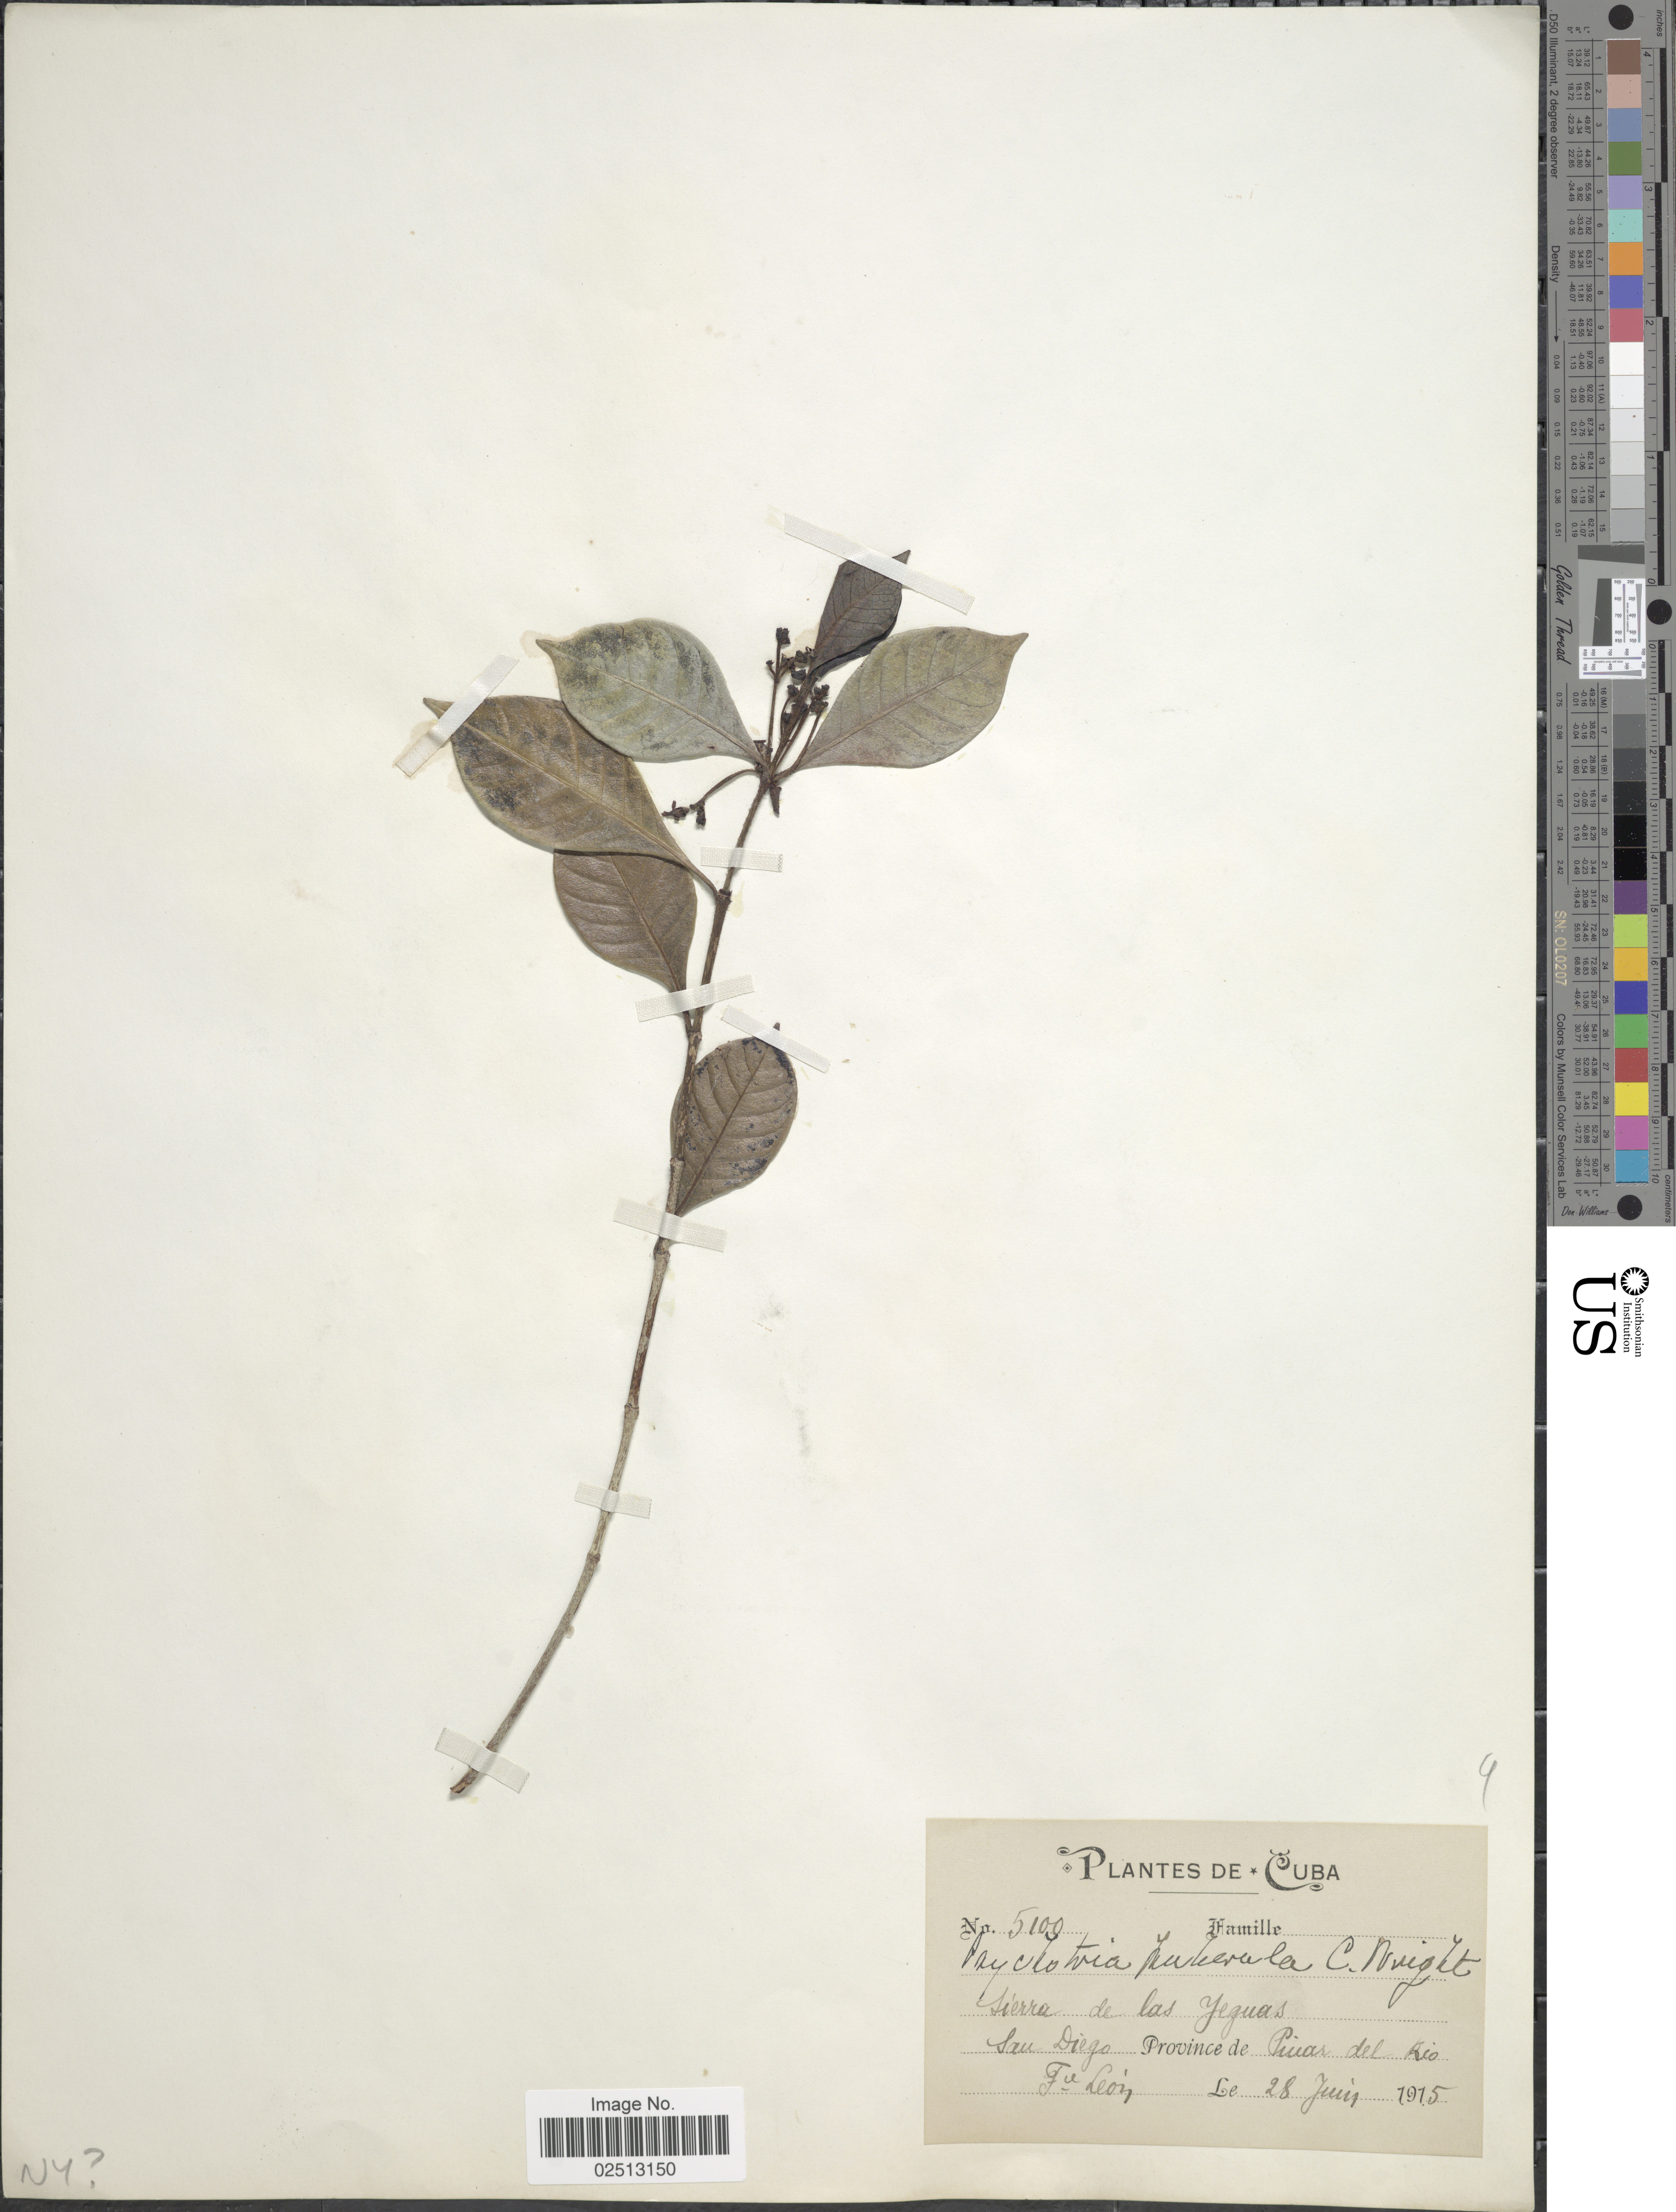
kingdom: Plantae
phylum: Tracheophyta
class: Magnoliopsida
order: Gentianales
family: Rubiaceae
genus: Psychotria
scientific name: Psychotria sp.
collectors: Bro. León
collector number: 5100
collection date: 1915-06-28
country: Cuba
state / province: Pinar del Río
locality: Sierra de las Yeguas, San Diego. Province de Pinar del Rio.